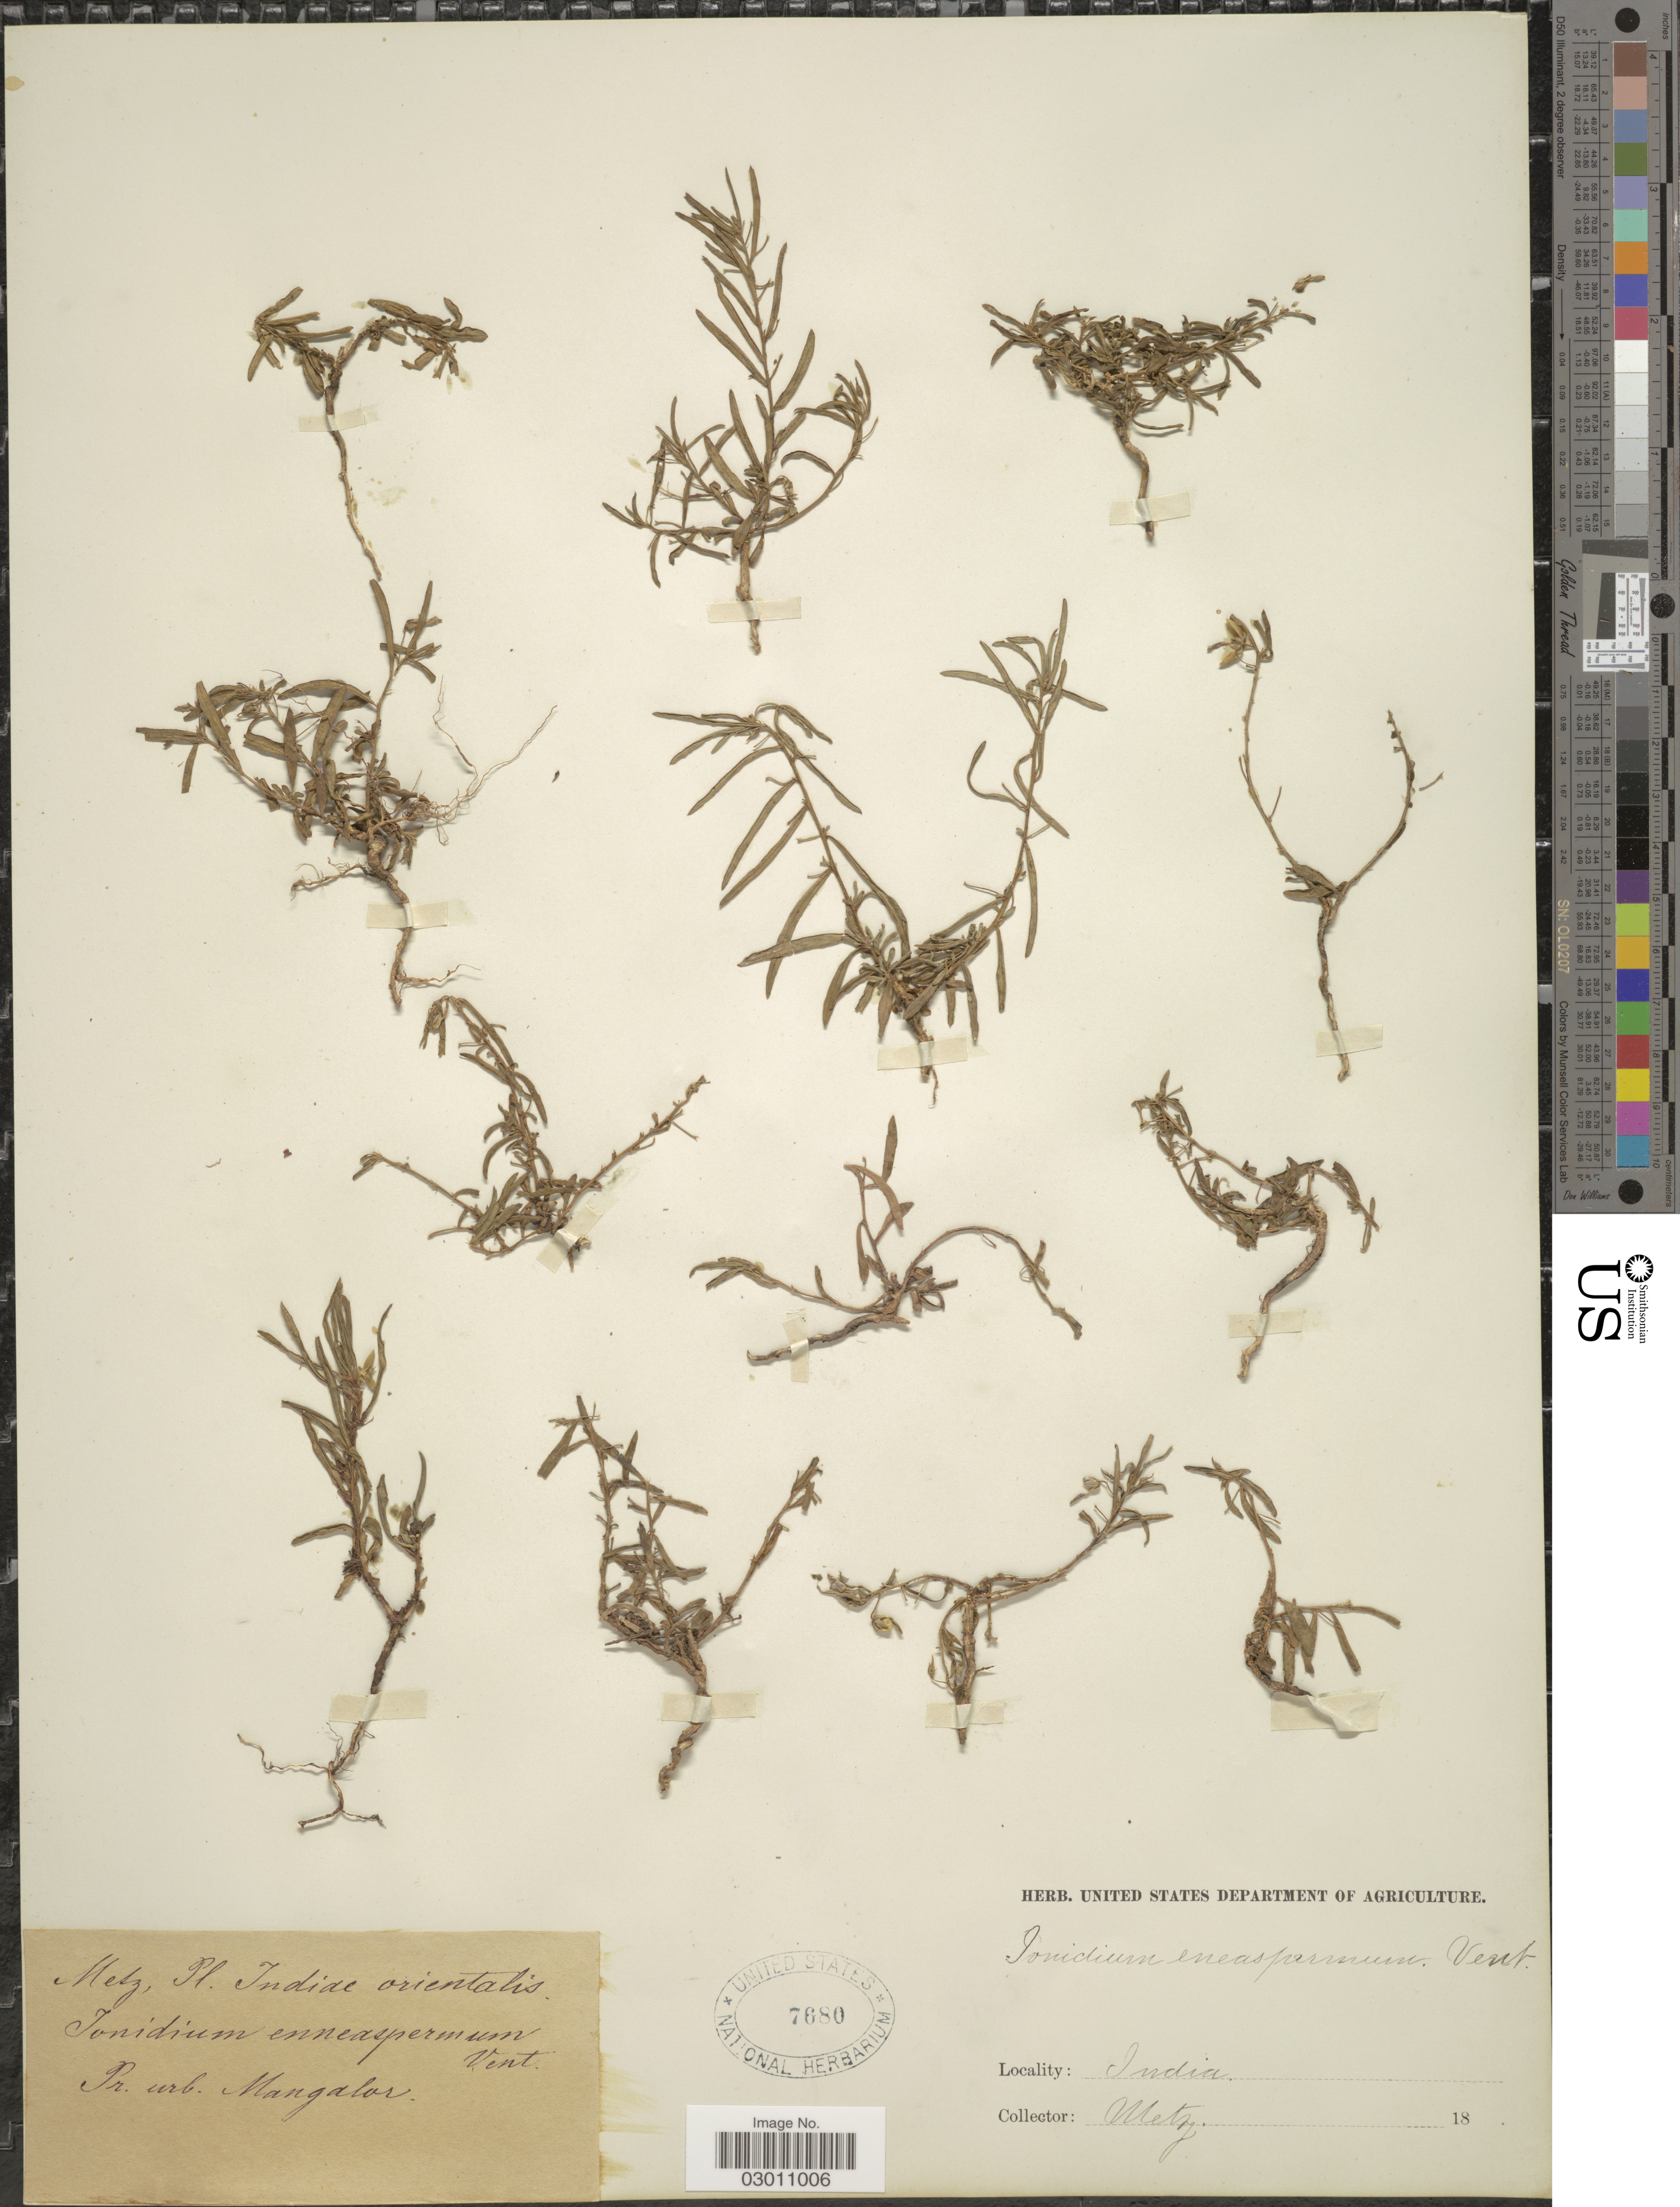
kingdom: Plantae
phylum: Tracheophyta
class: Magnoliopsida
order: Malpighiales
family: Violaceae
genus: Pigea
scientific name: Pigea enneasperma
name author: (L.) P.I. Forst.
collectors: -. Metz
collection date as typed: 18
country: India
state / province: Karnataka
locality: Pr. urb. Mangalor.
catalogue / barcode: US 7680